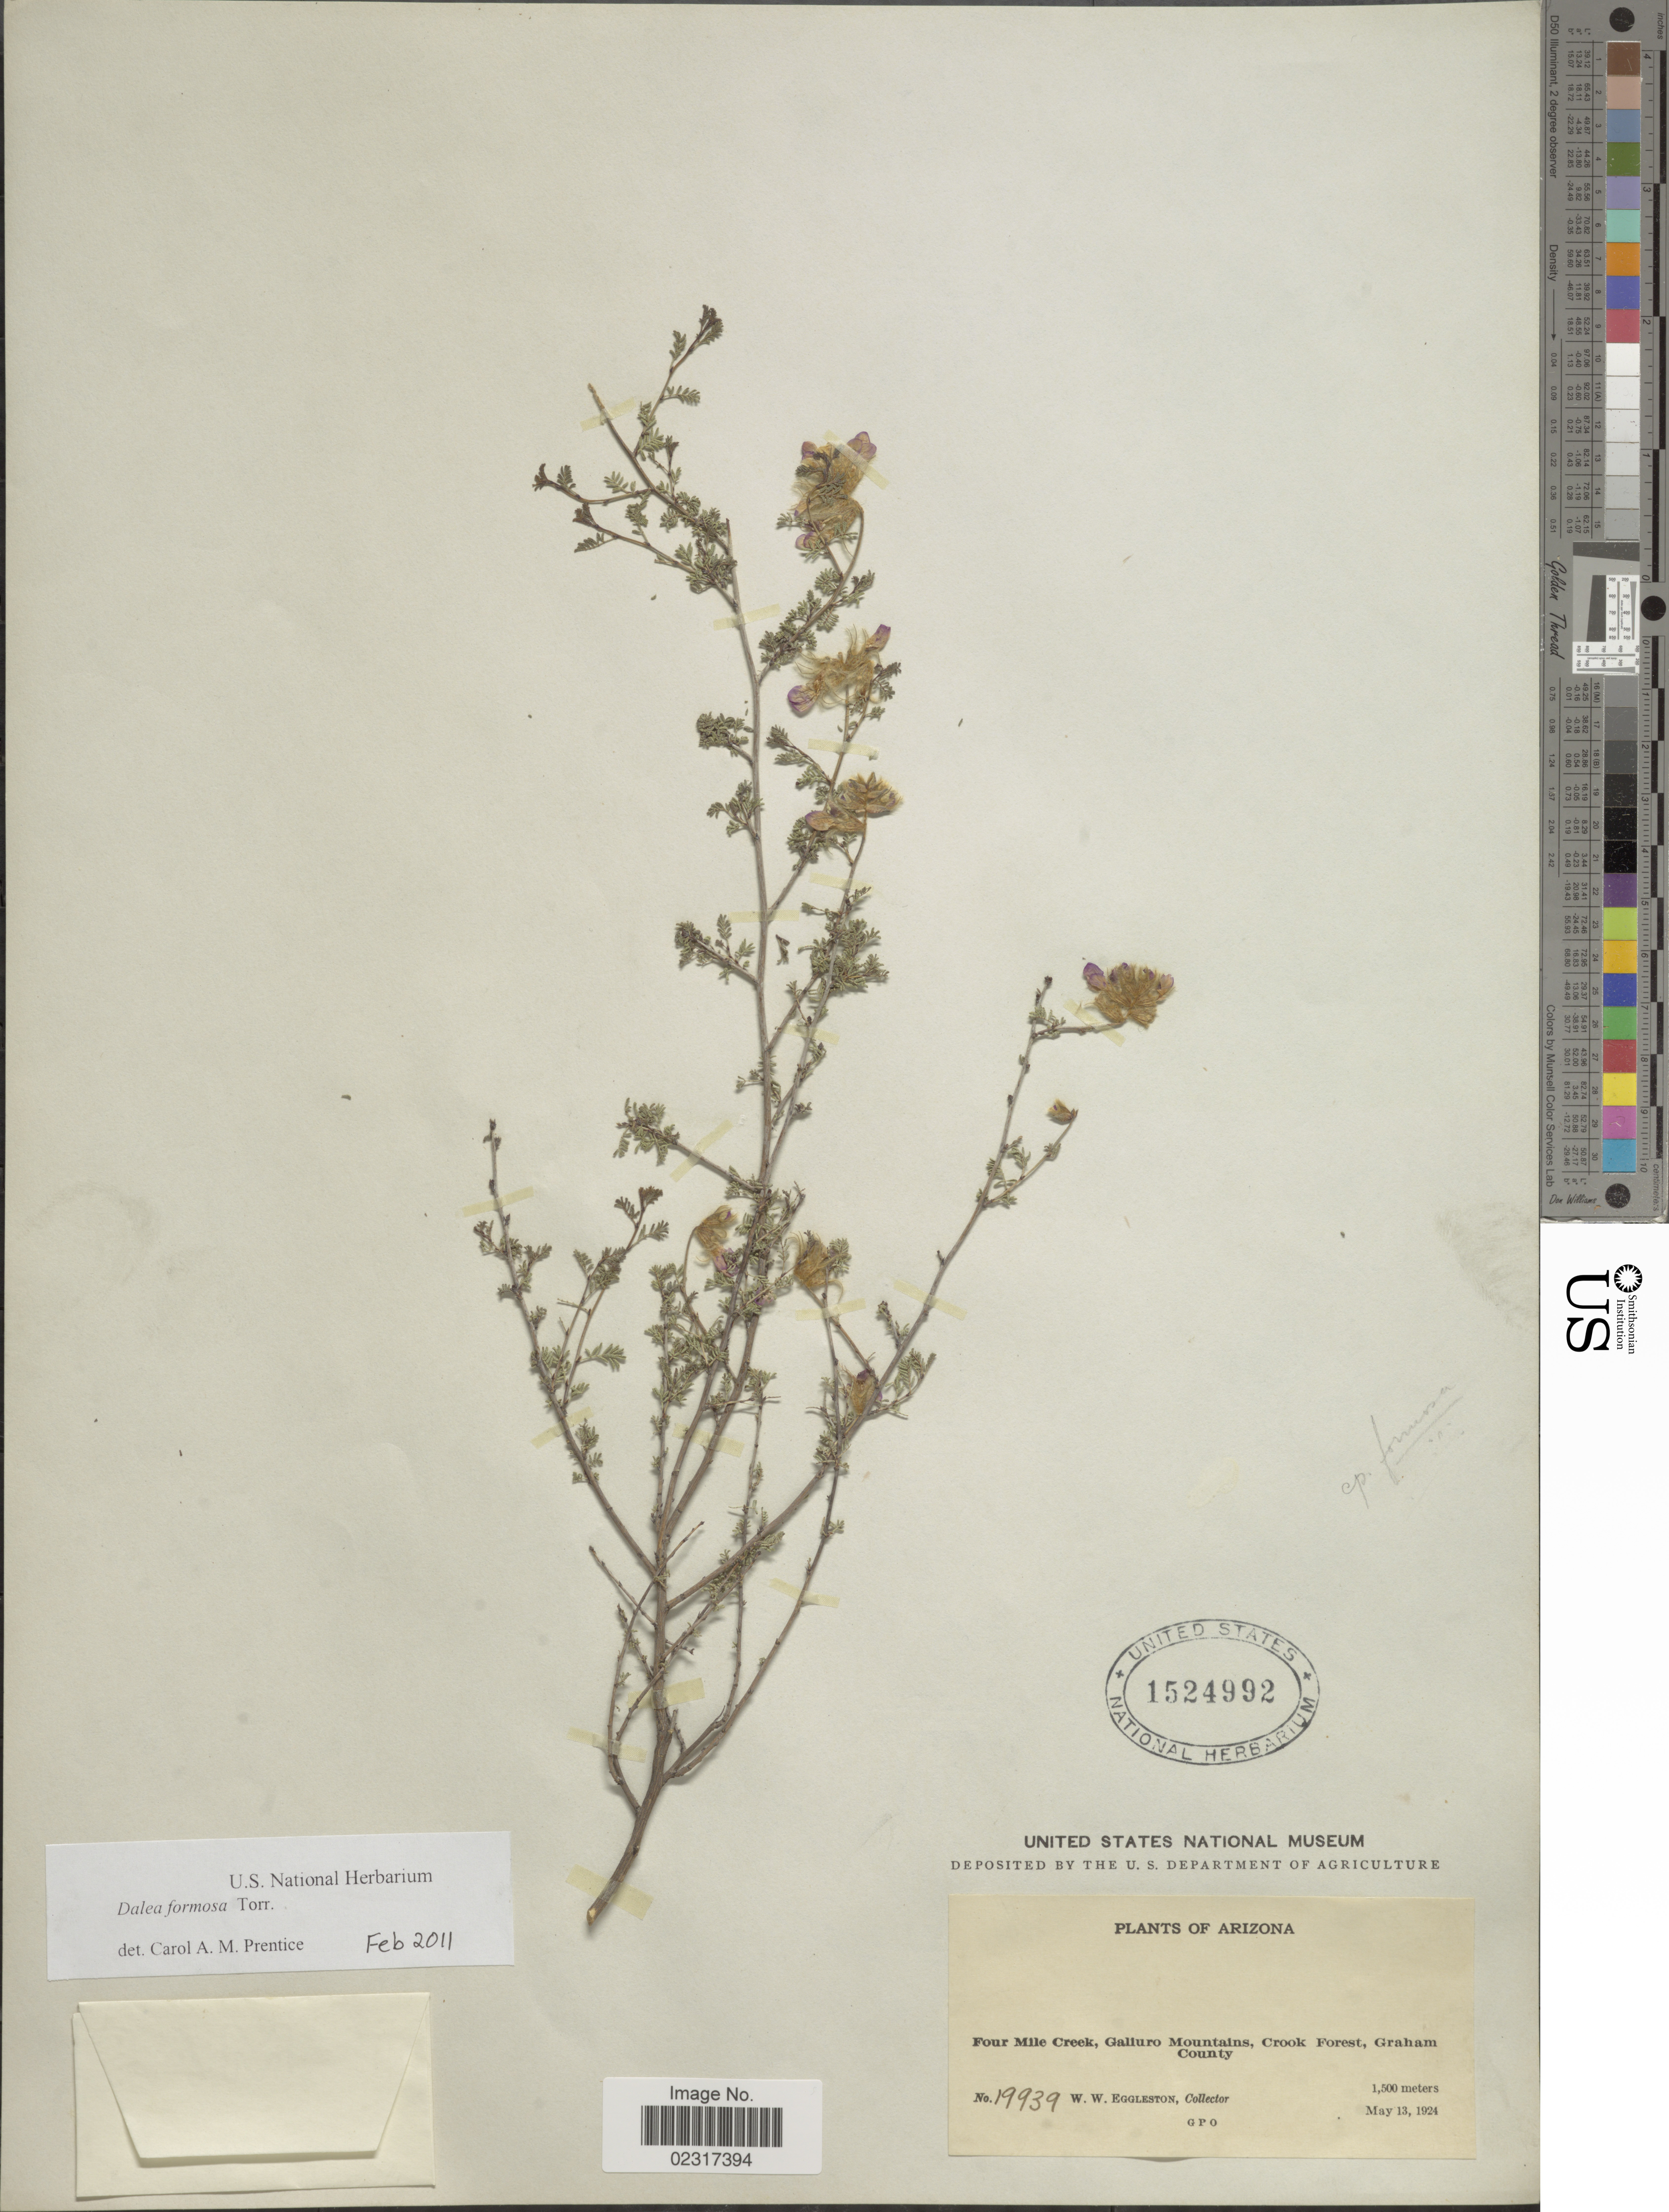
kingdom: Plantae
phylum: Tracheophyta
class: Magnoliopsida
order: Fabales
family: Fabaceae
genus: Dalea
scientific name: Dalea formosa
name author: Torr.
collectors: W. W. Eggleston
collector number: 19939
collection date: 1924-05-13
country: United States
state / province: Arizona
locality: Four Mile Creek, Galiuro Mountains, Crook Forest, Graham County.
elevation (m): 1500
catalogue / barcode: US 1524992